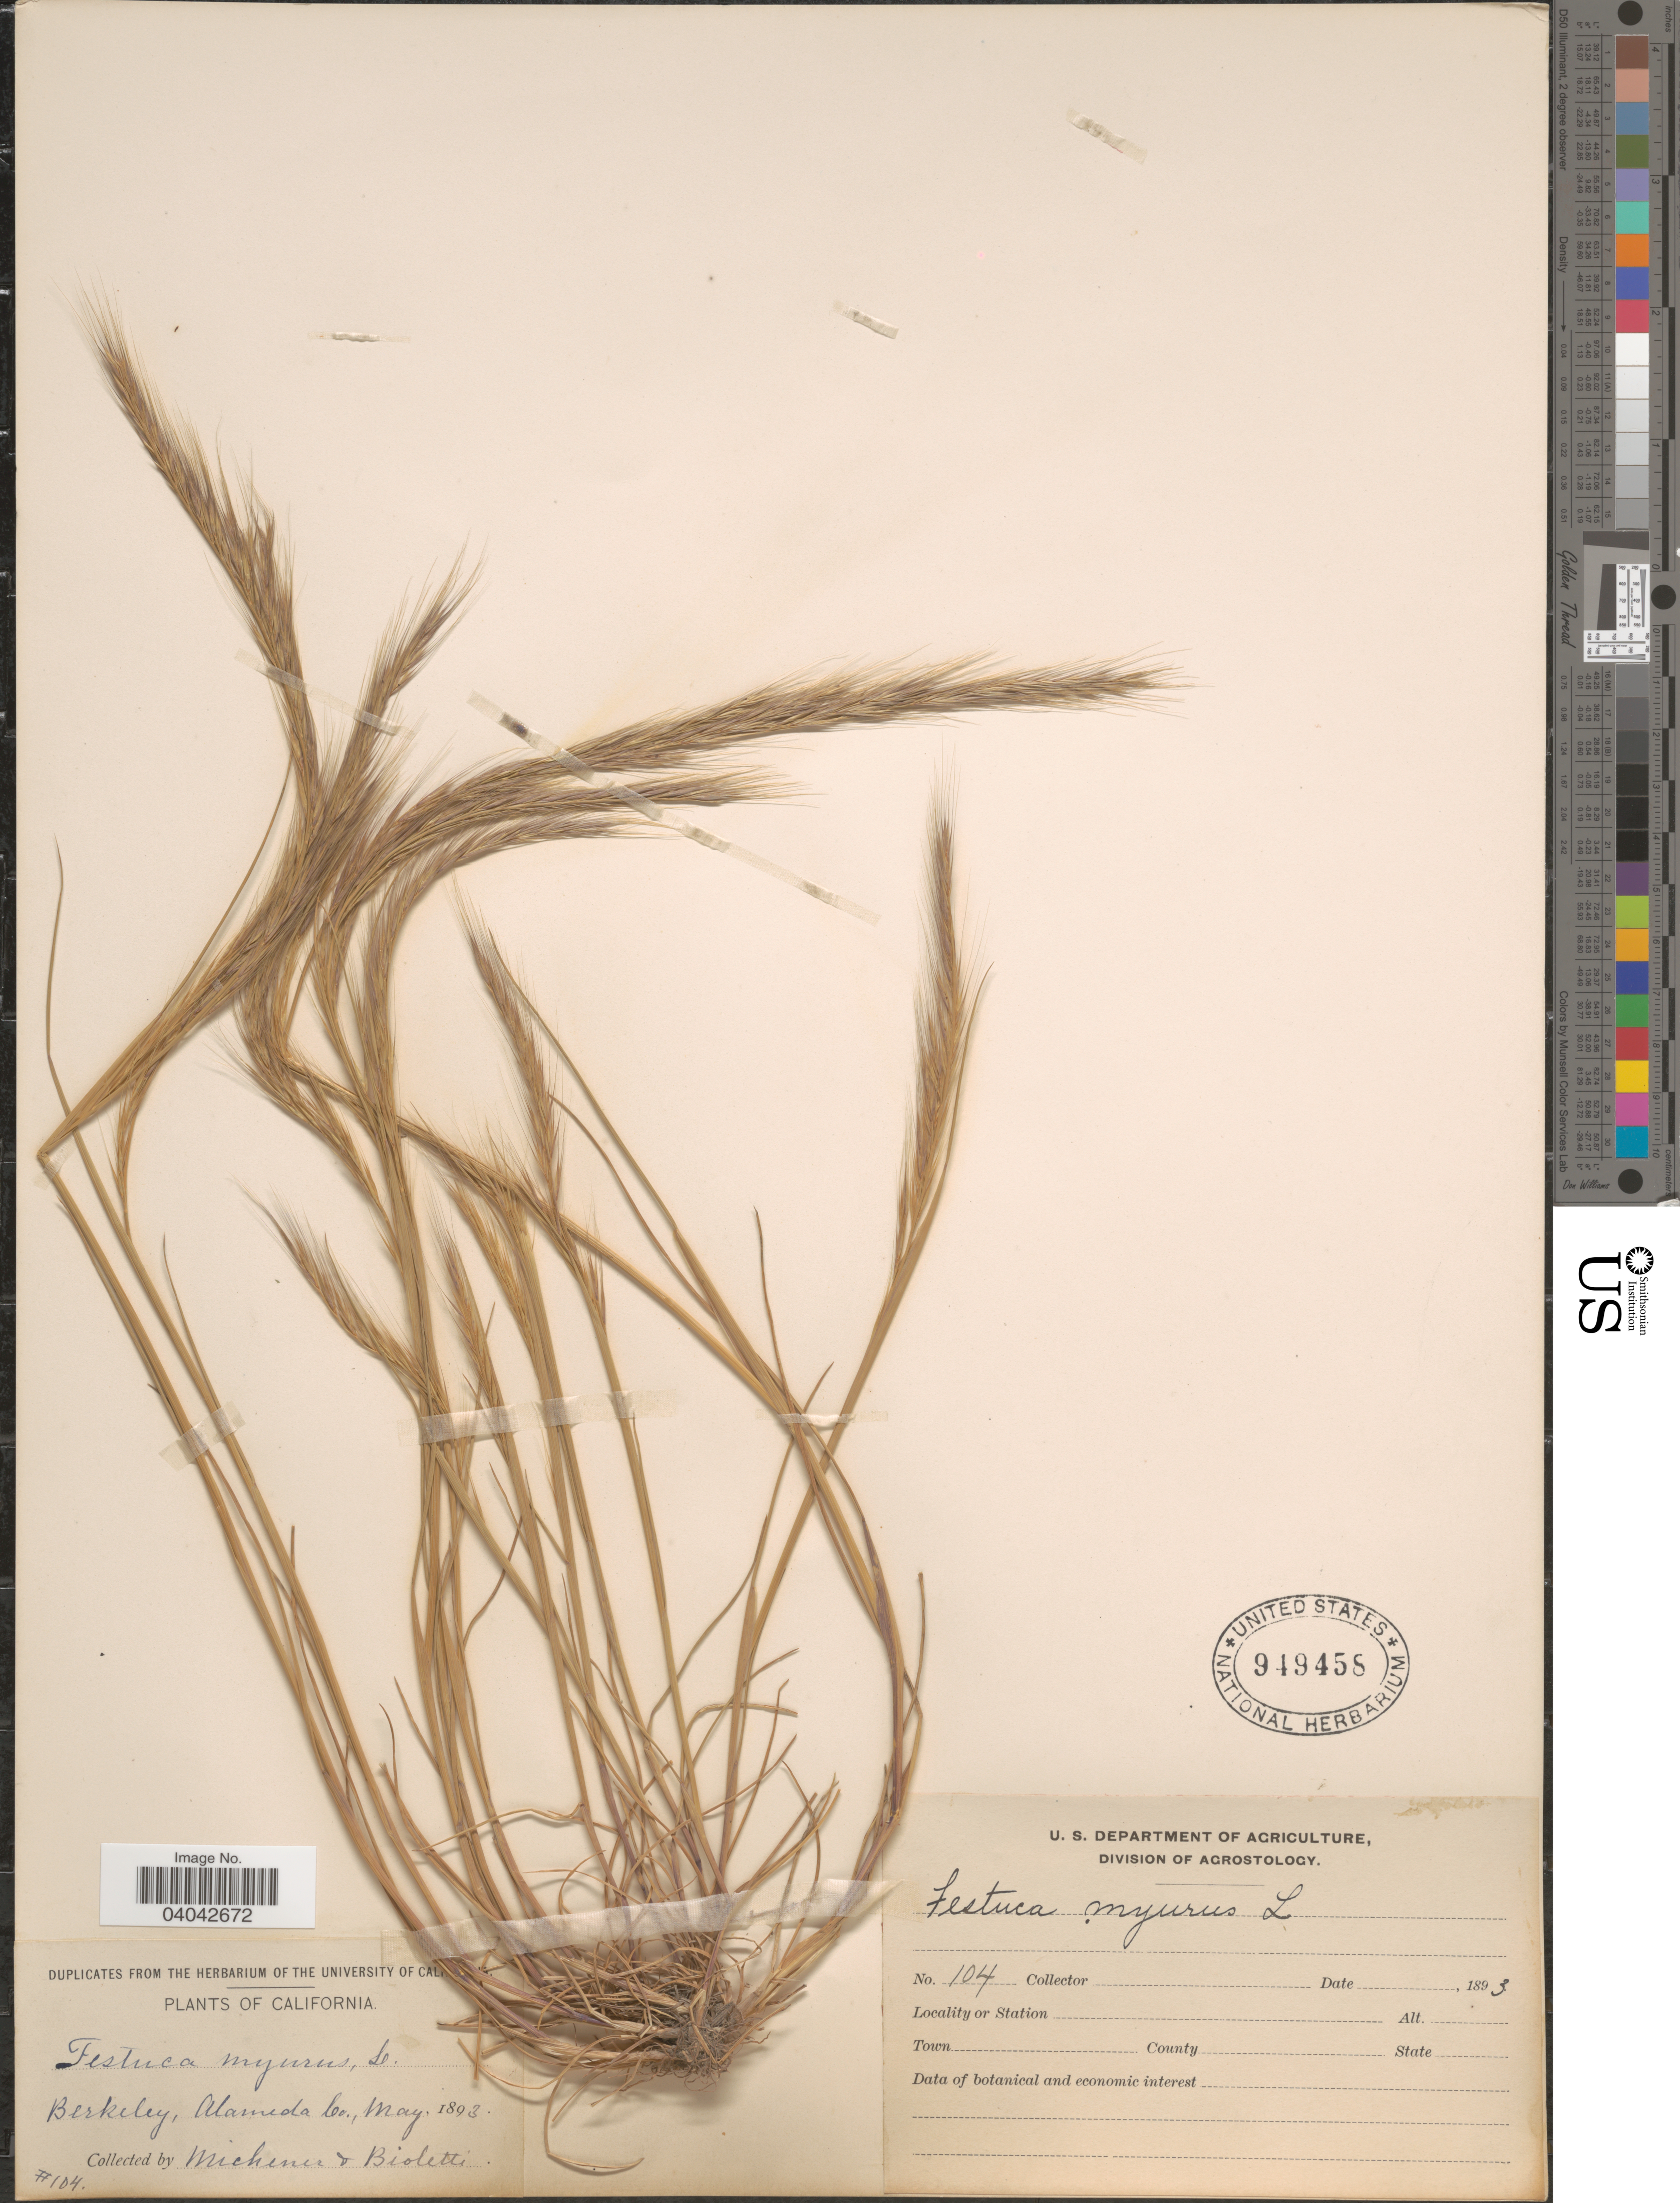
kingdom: Plantae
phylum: Tracheophyta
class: Liliopsida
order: Poales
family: Poaceae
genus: Festuca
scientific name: Festuca megalura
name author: Nutt.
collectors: -. Michener & -- Bioletti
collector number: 104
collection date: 1893-05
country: United States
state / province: California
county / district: Alameda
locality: Berkeley, Alameda Co.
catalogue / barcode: US 949458